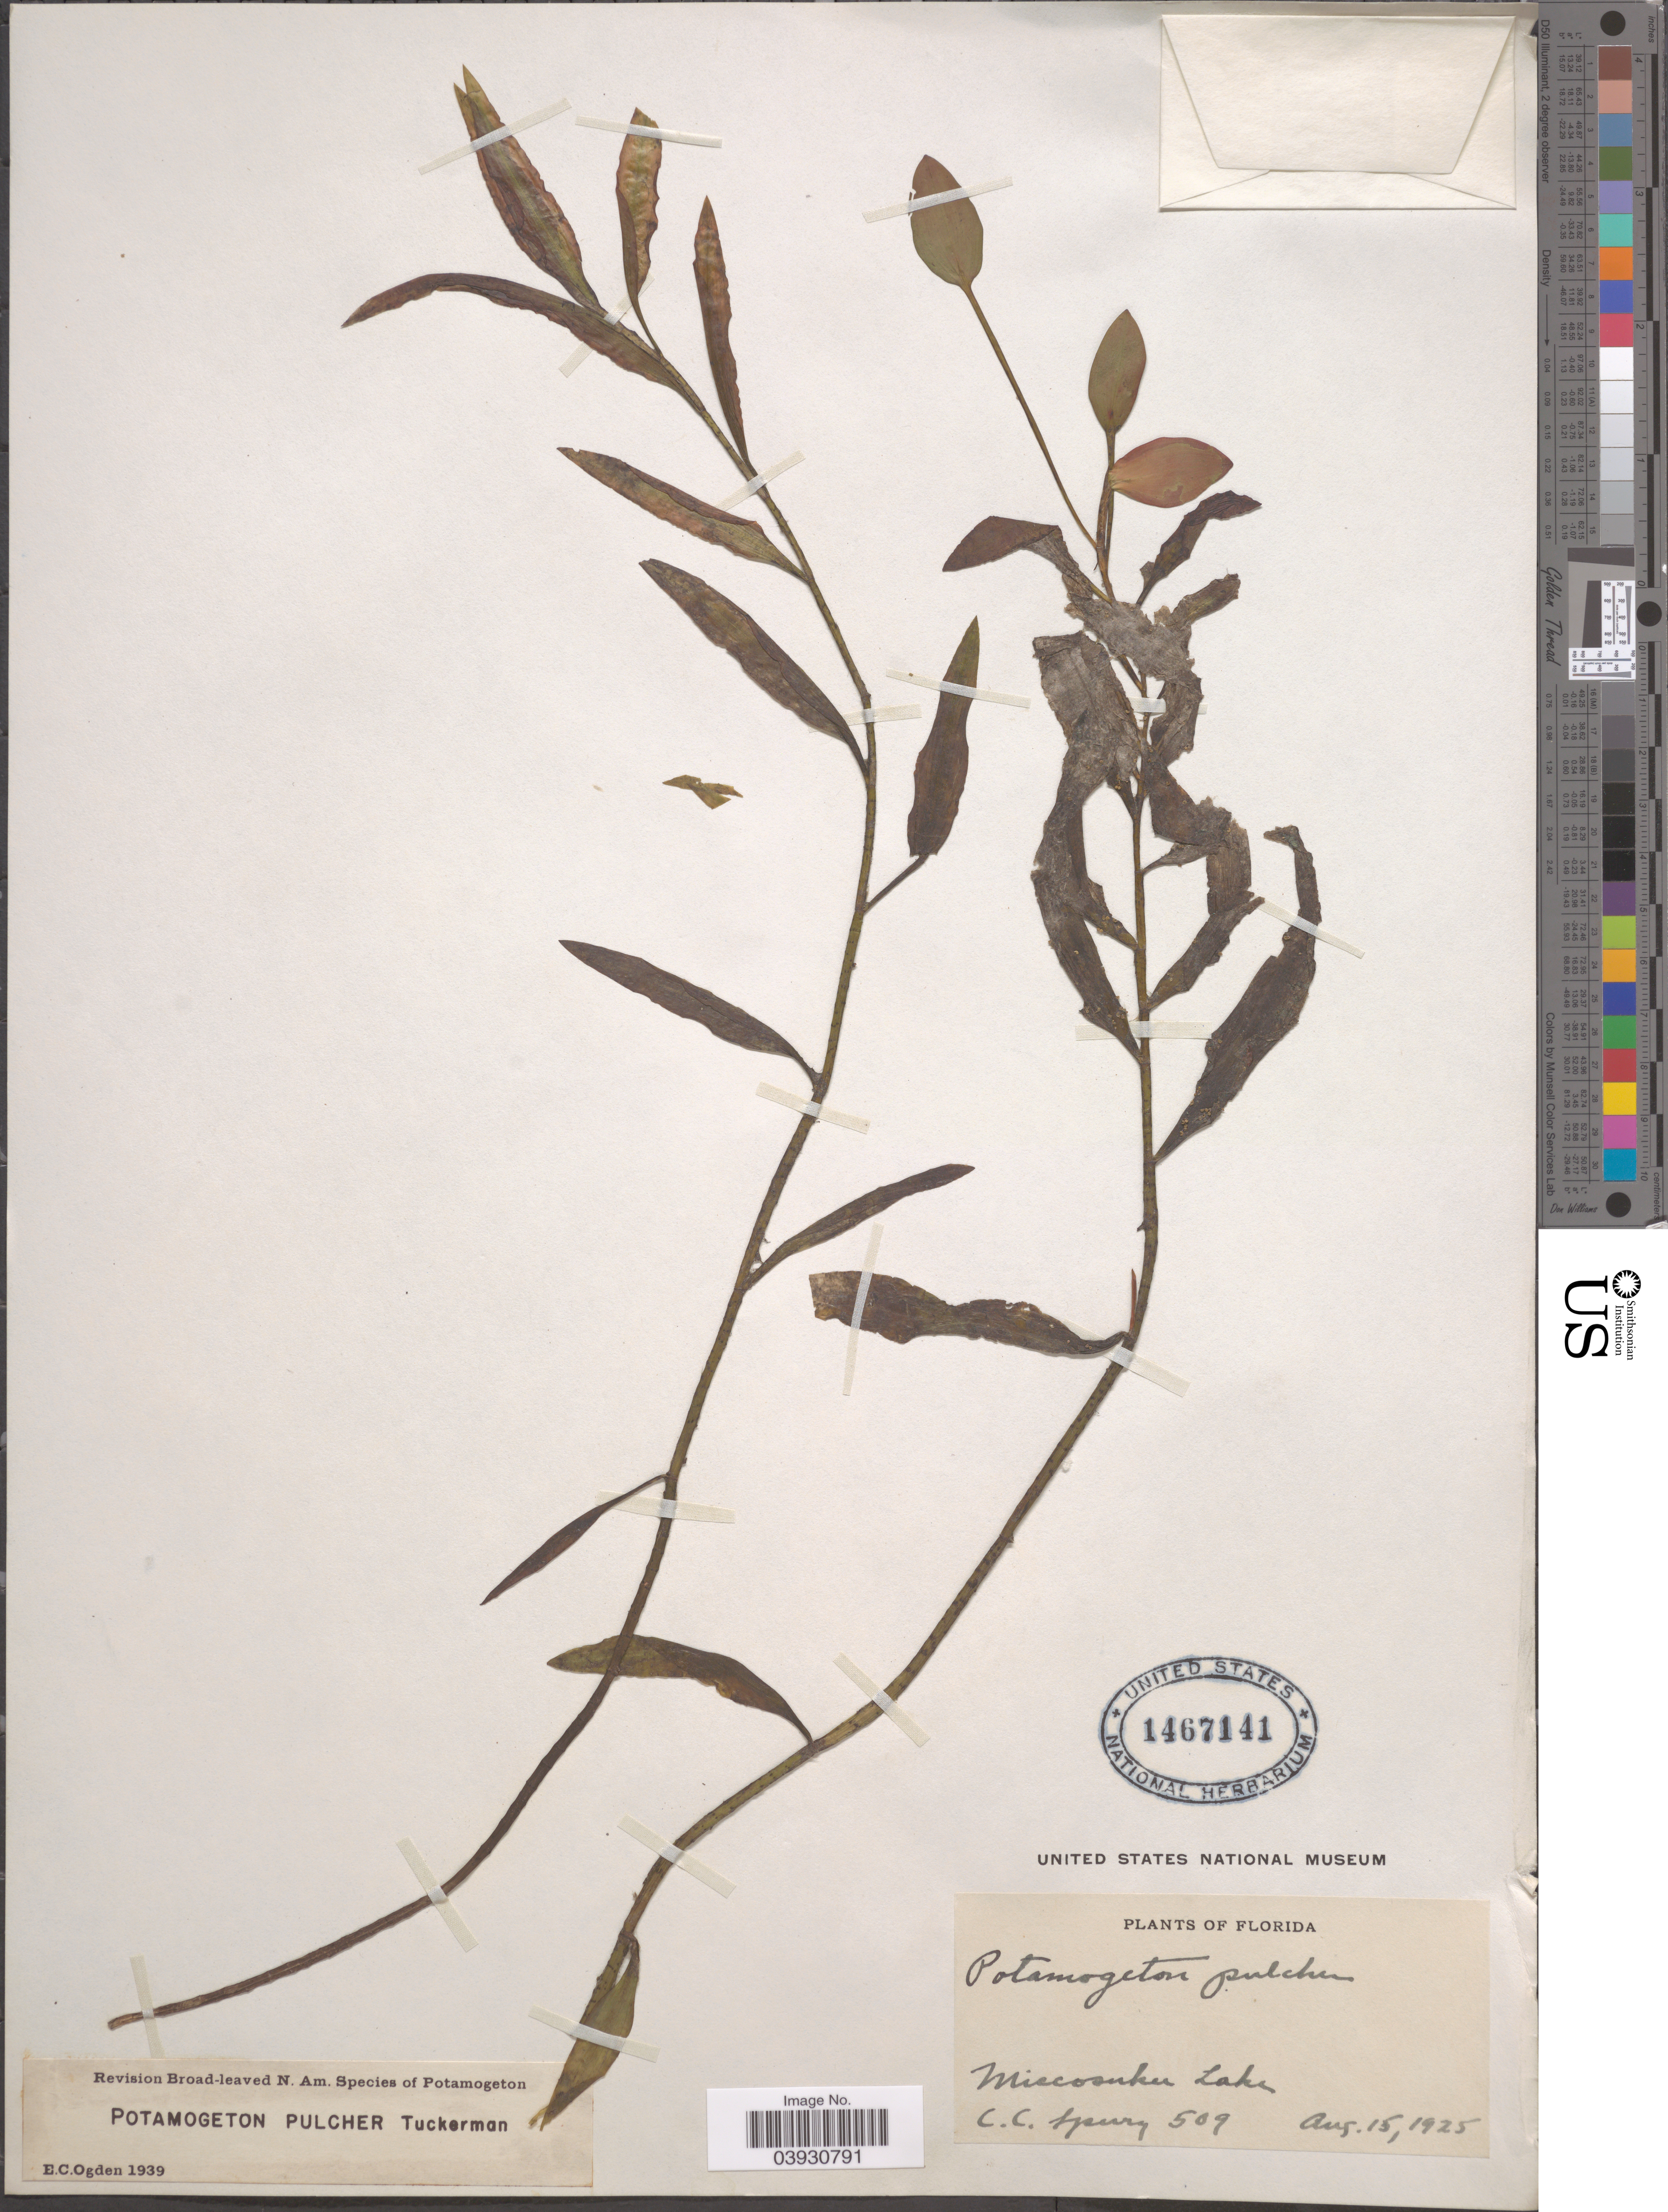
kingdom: Plantae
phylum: Tracheophyta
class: Liliopsida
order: Alismatales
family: Potamogetonaceae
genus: Potamogeton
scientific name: Potamogeton pulcher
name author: Tuck.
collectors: C. C. Sperry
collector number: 509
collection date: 1925-08-15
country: United States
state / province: Florida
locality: Miccosukee Lake.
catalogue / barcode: US 1467141